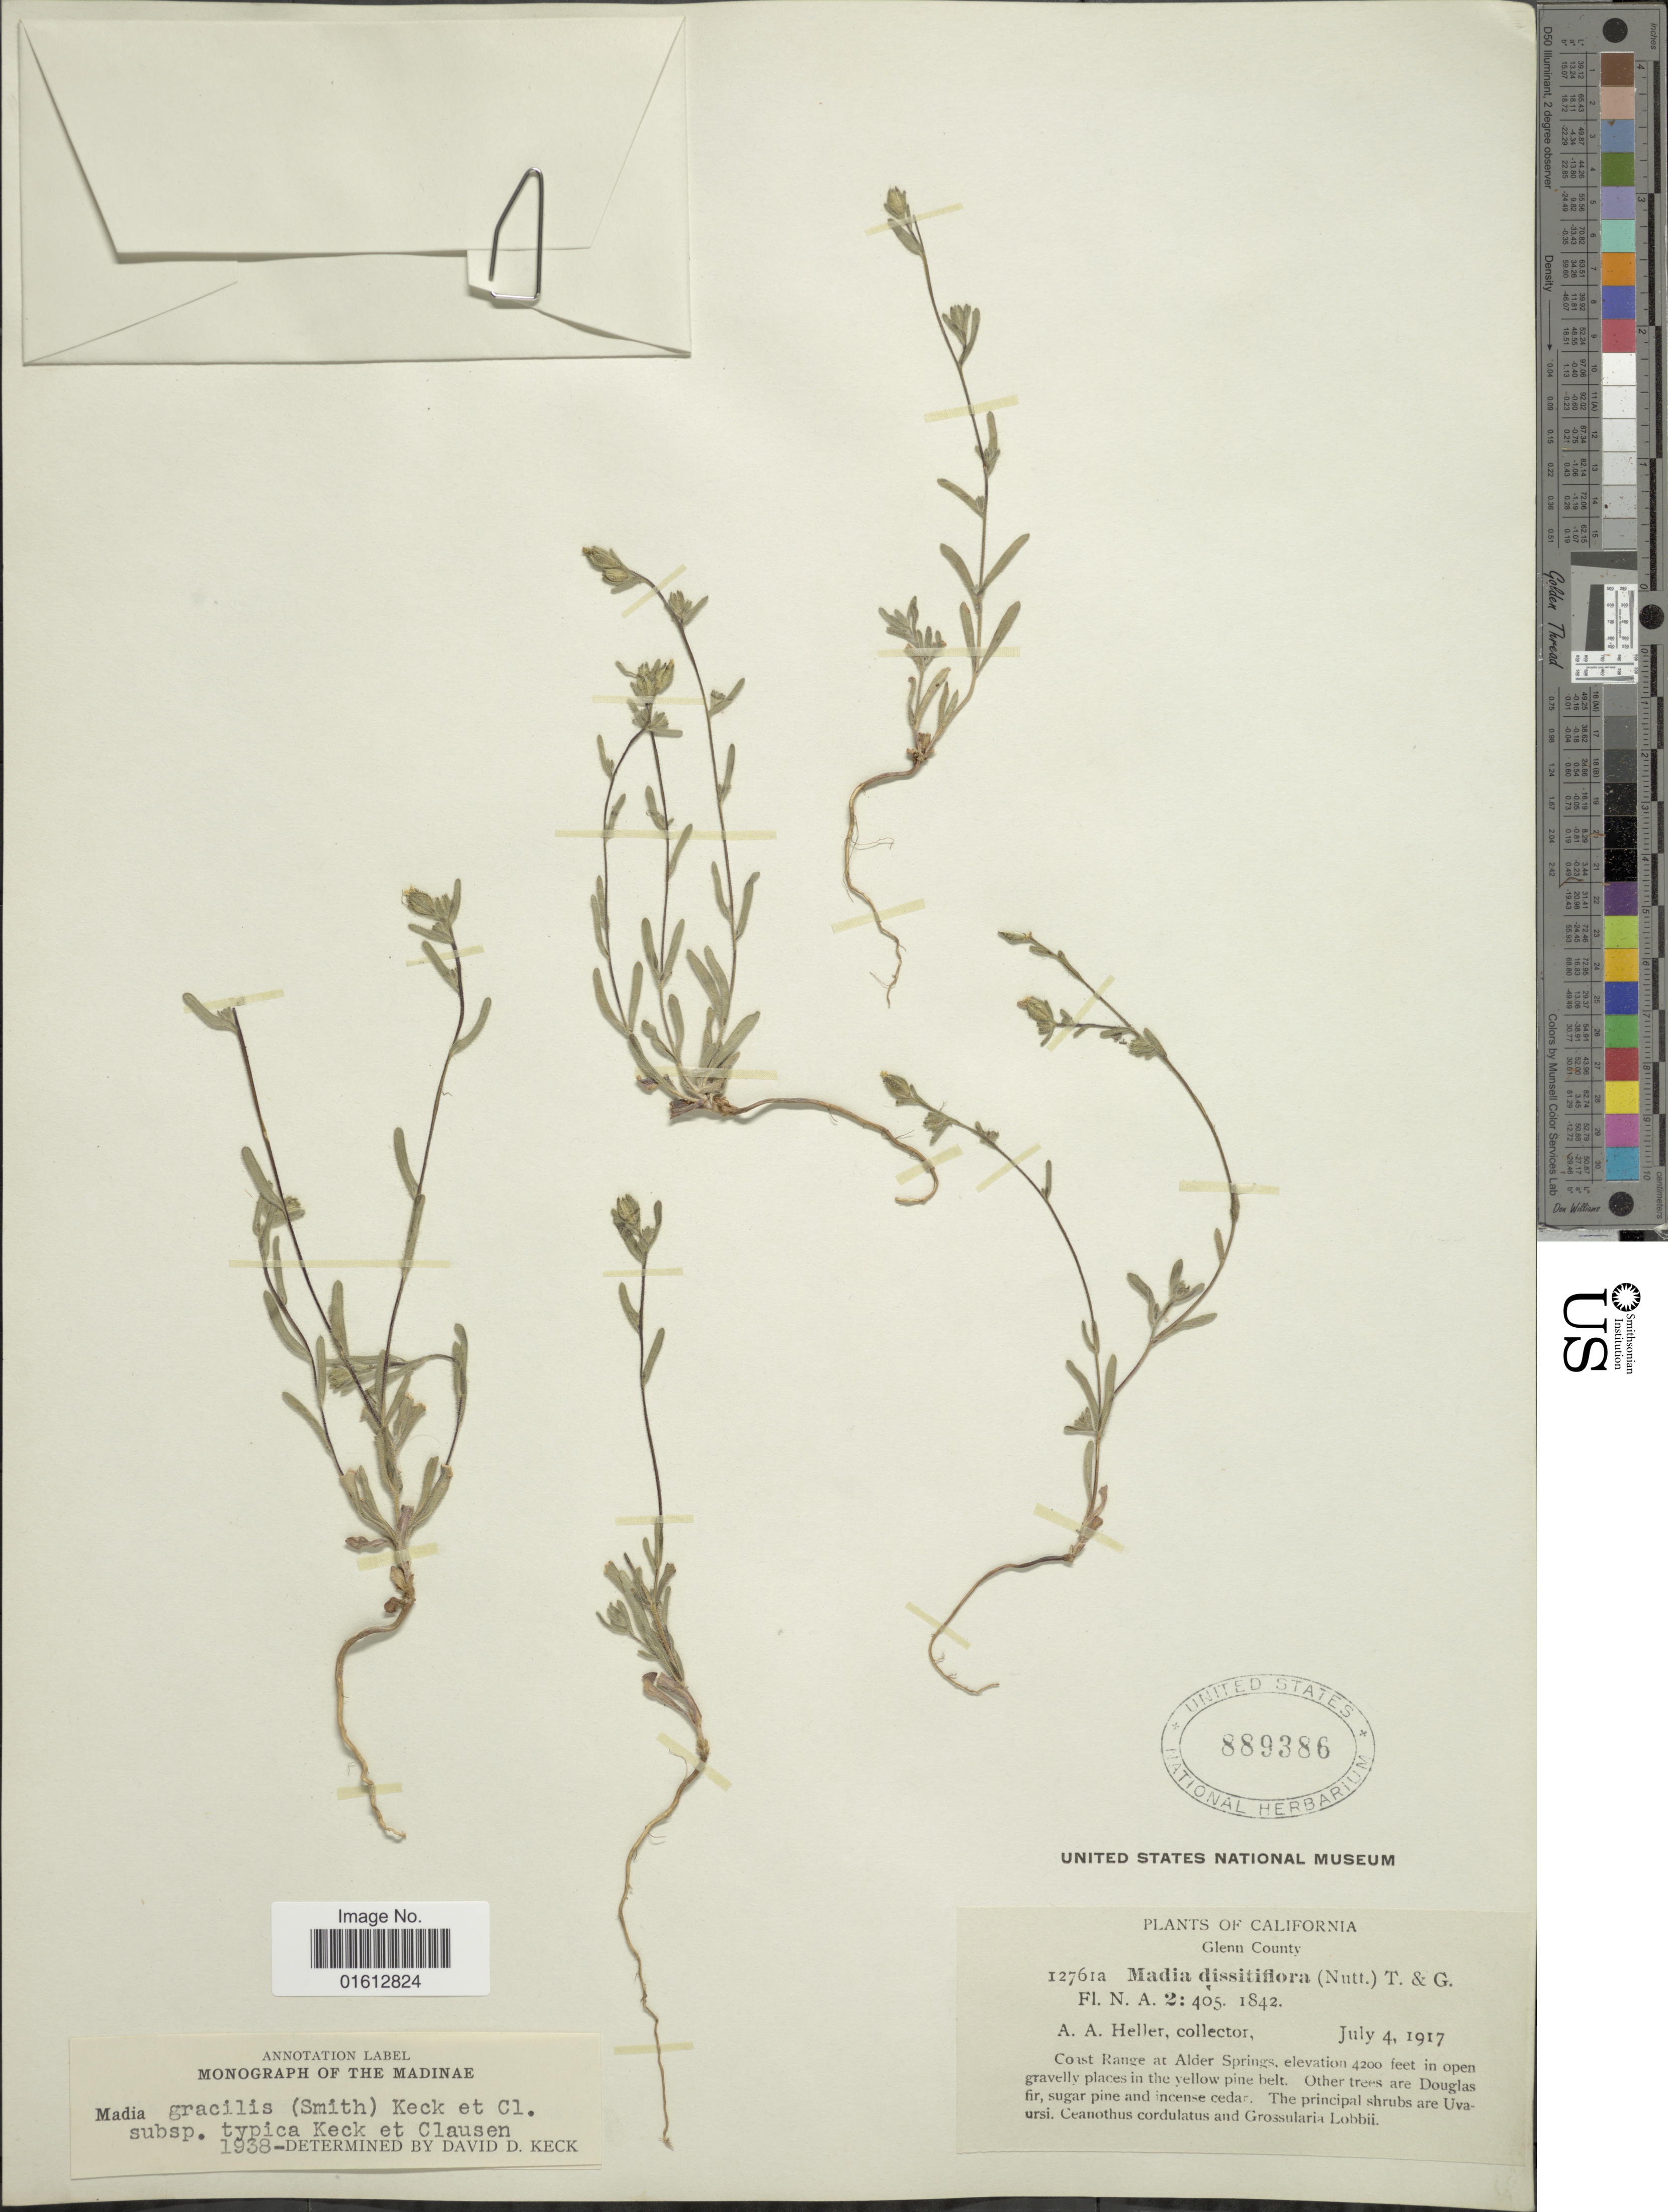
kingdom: Plantae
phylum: Tracheophyta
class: Magnoliopsida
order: Asterales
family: Asteraceae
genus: Madia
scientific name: Madia gracilis subsp. gracilis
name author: (Sm.) D.D. Keck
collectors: H. H. Heller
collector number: I2761ia*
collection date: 1917-07-04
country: United States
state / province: California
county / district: Glenn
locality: California, Glenn County, Coast Range at Alder Springs.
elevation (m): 1280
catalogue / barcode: US 889386